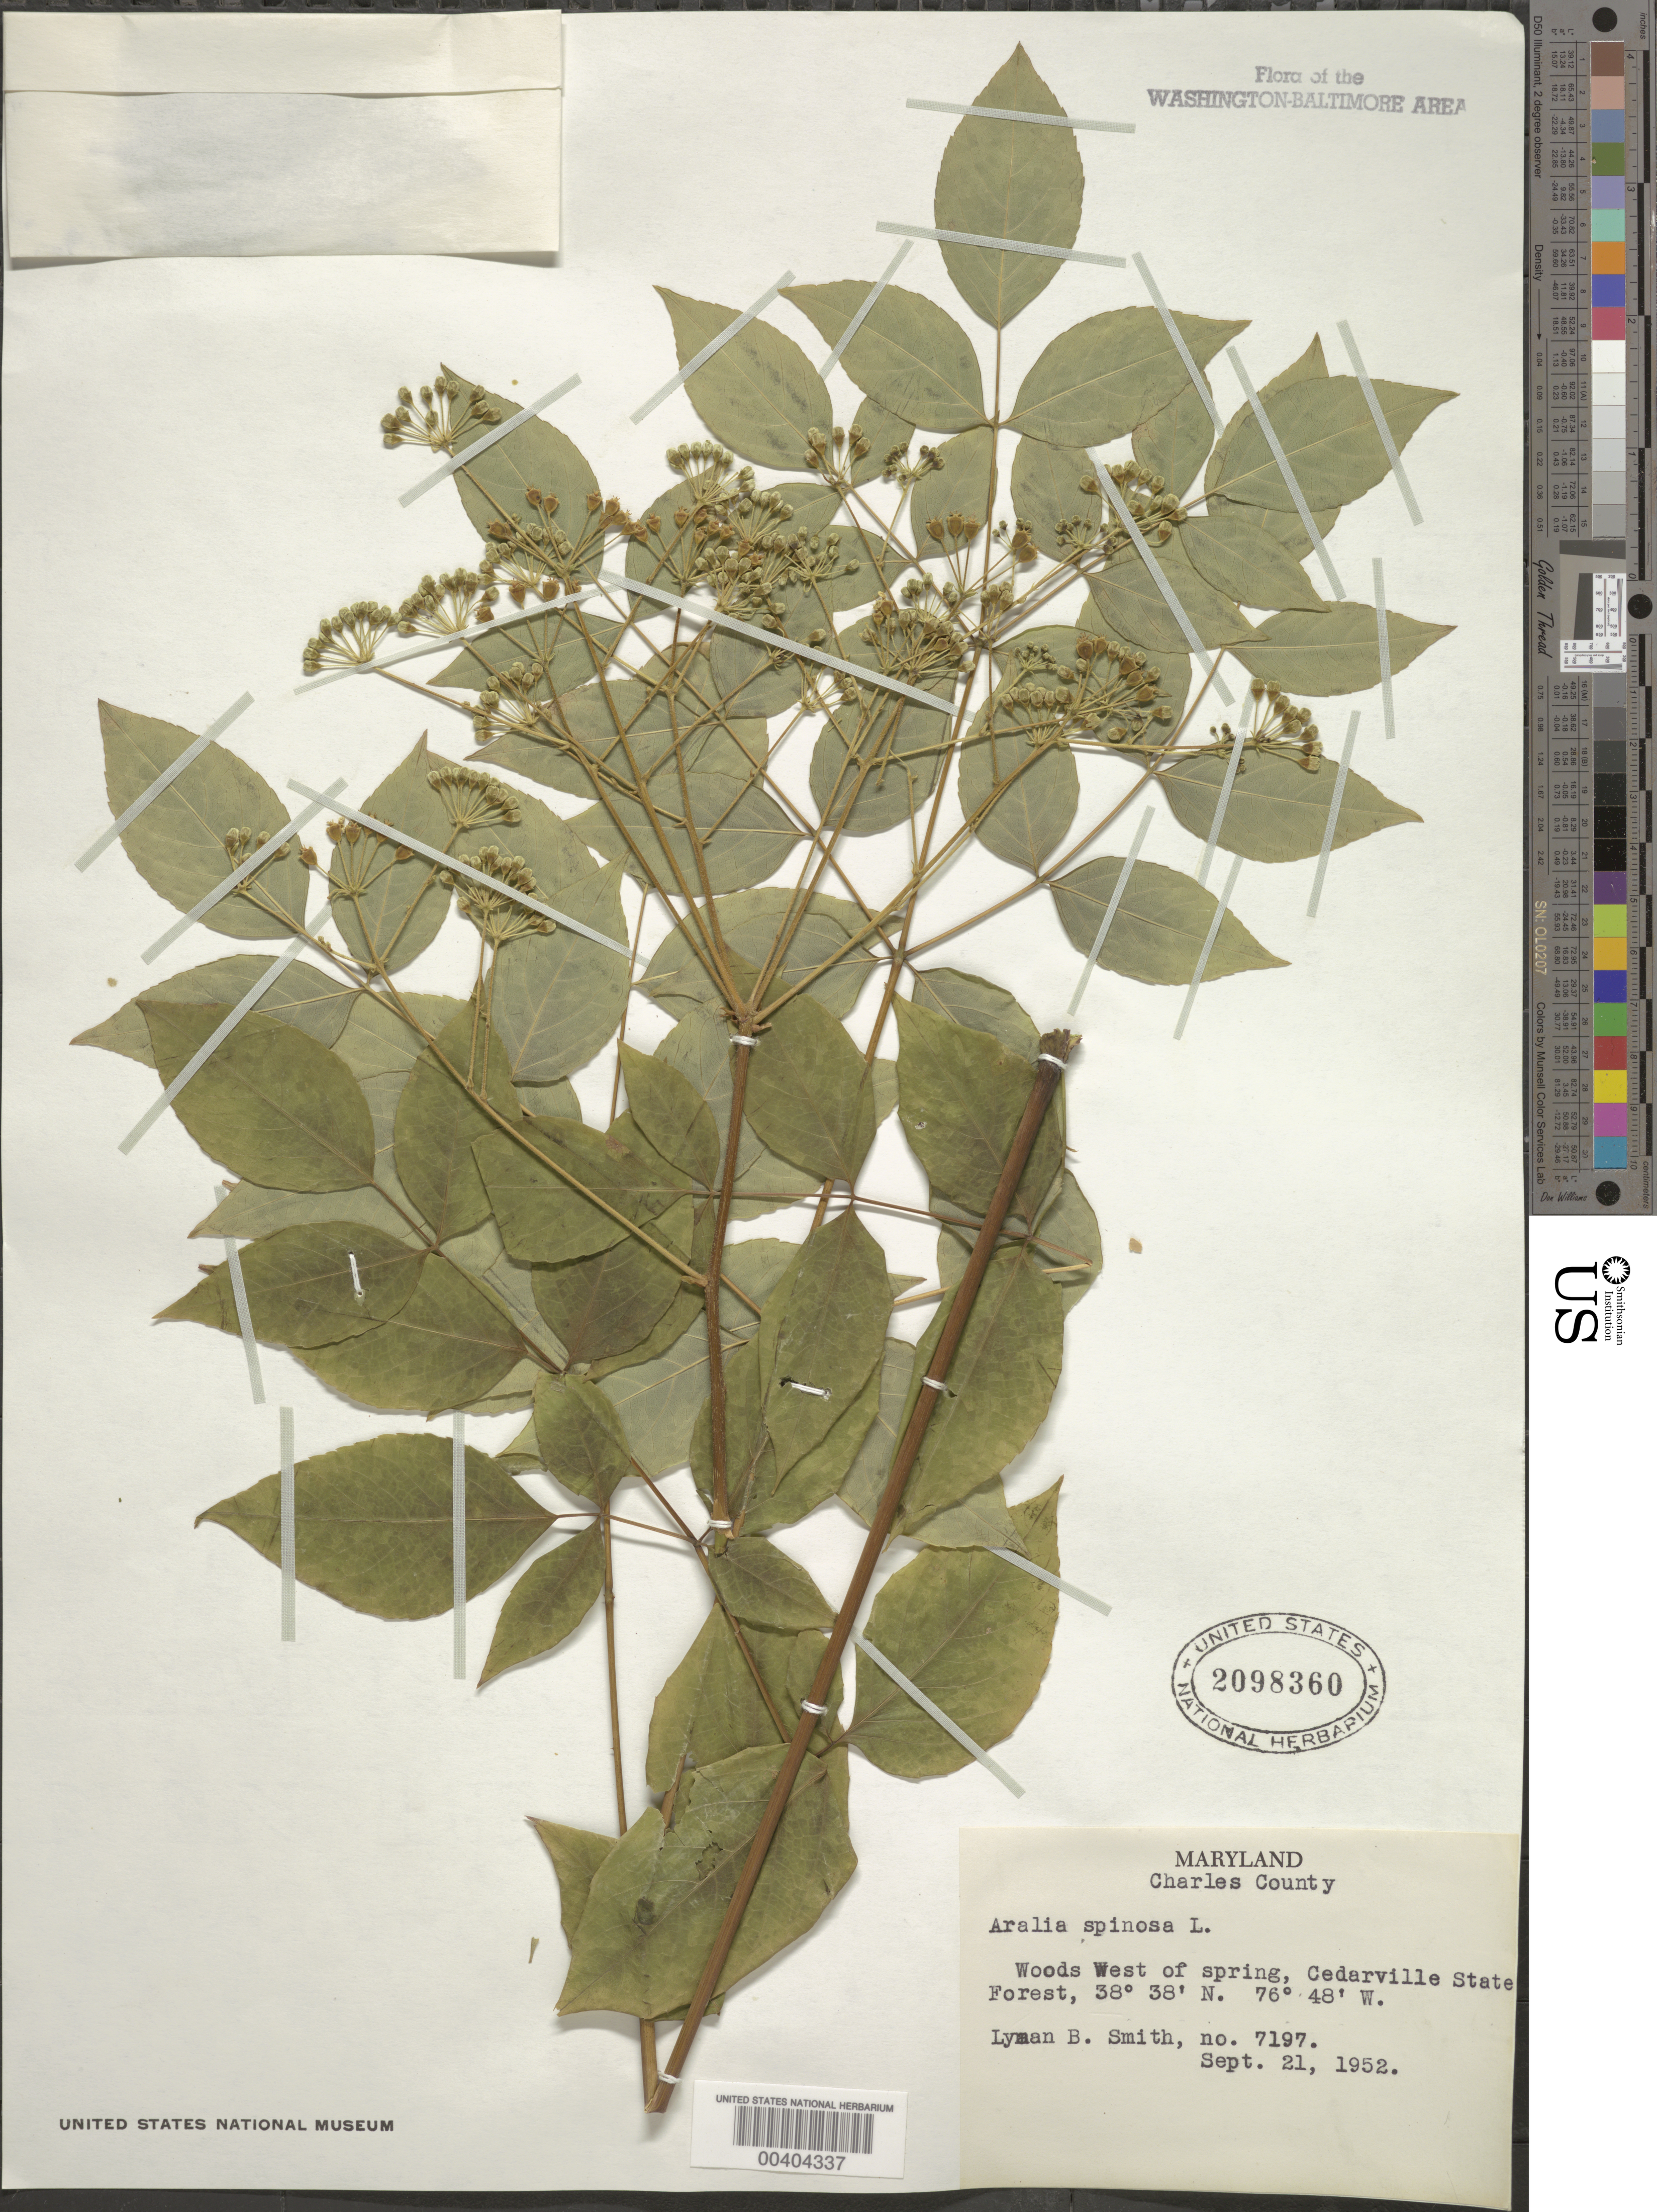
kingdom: Plantae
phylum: Tracheophyta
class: Magnoliopsida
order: Apiales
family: Araliaceae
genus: Aralia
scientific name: Aralia spinosa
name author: L.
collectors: L. Smith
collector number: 7197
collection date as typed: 21 Sep 1952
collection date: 1952-09-21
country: United States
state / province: Maryland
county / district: Charles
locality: Cedarville State Forest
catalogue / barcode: US 2098360